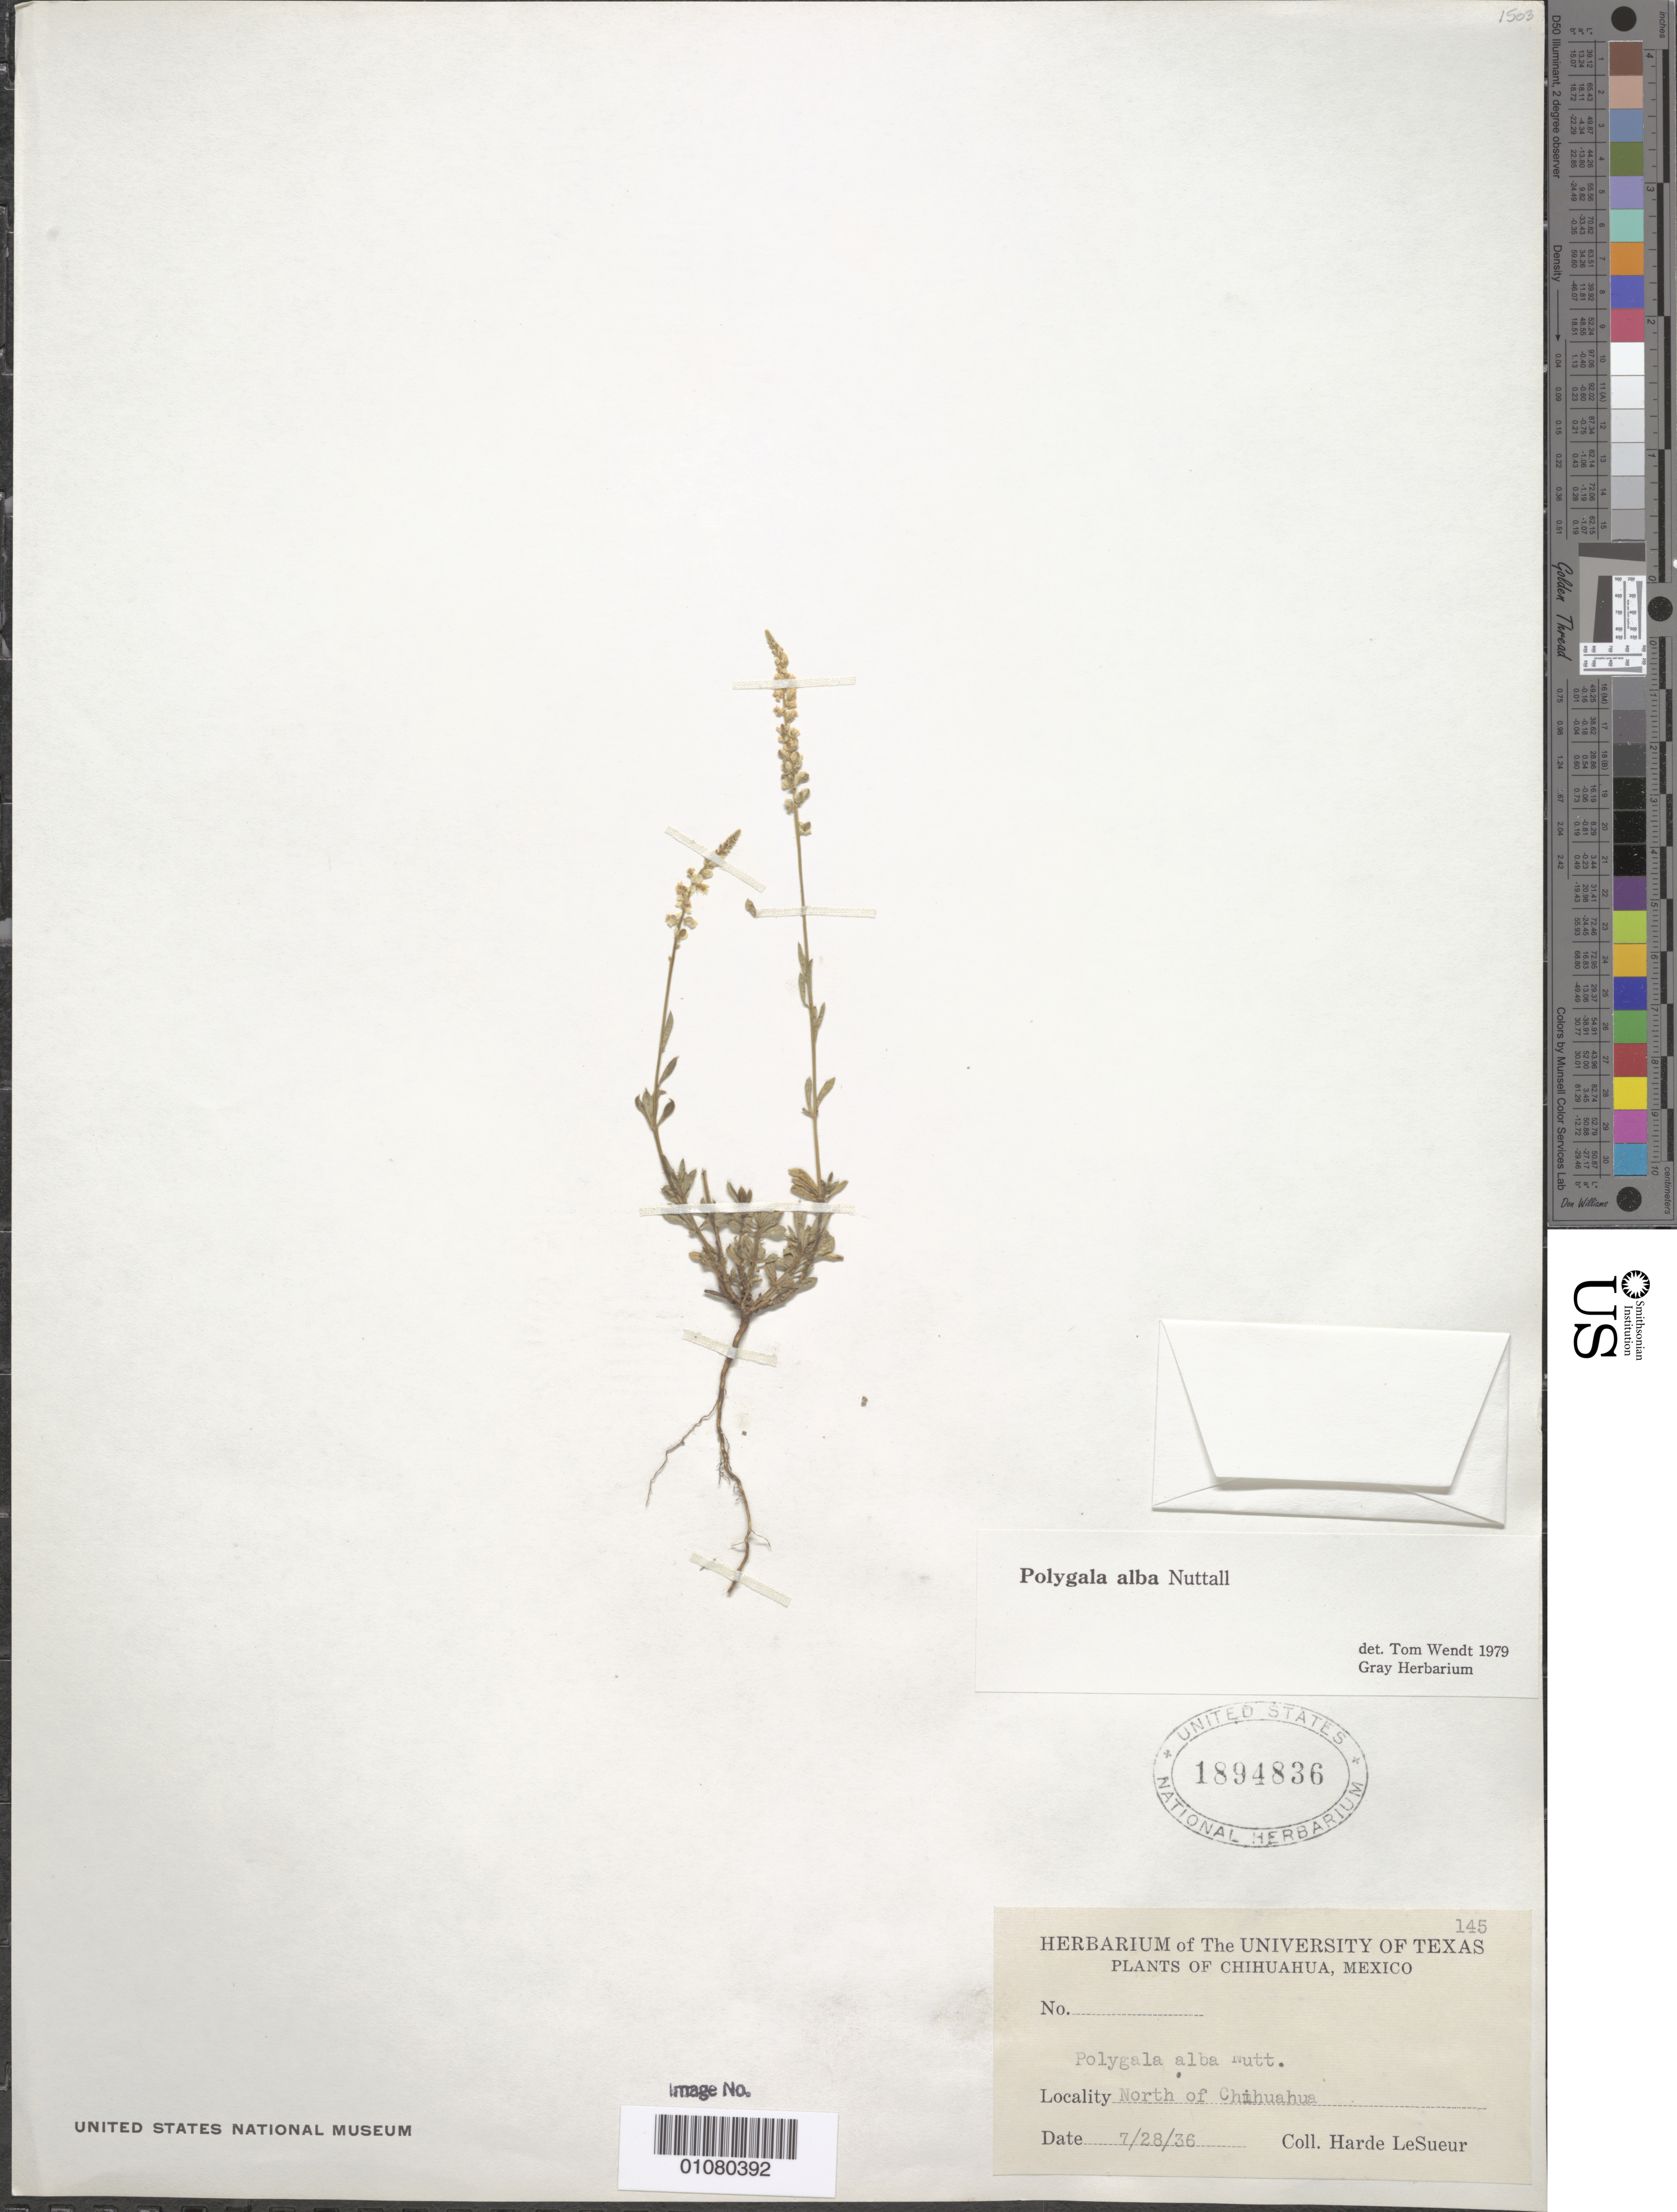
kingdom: Plantae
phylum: Tracheophyta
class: Magnoliopsida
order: Fabales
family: Polygalaceae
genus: Polygala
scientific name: Polygala alba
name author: Nutt.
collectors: D. H. LeSueur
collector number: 145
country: Mexico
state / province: Chihuahua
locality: N of Chihuahua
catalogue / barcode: US 1894836